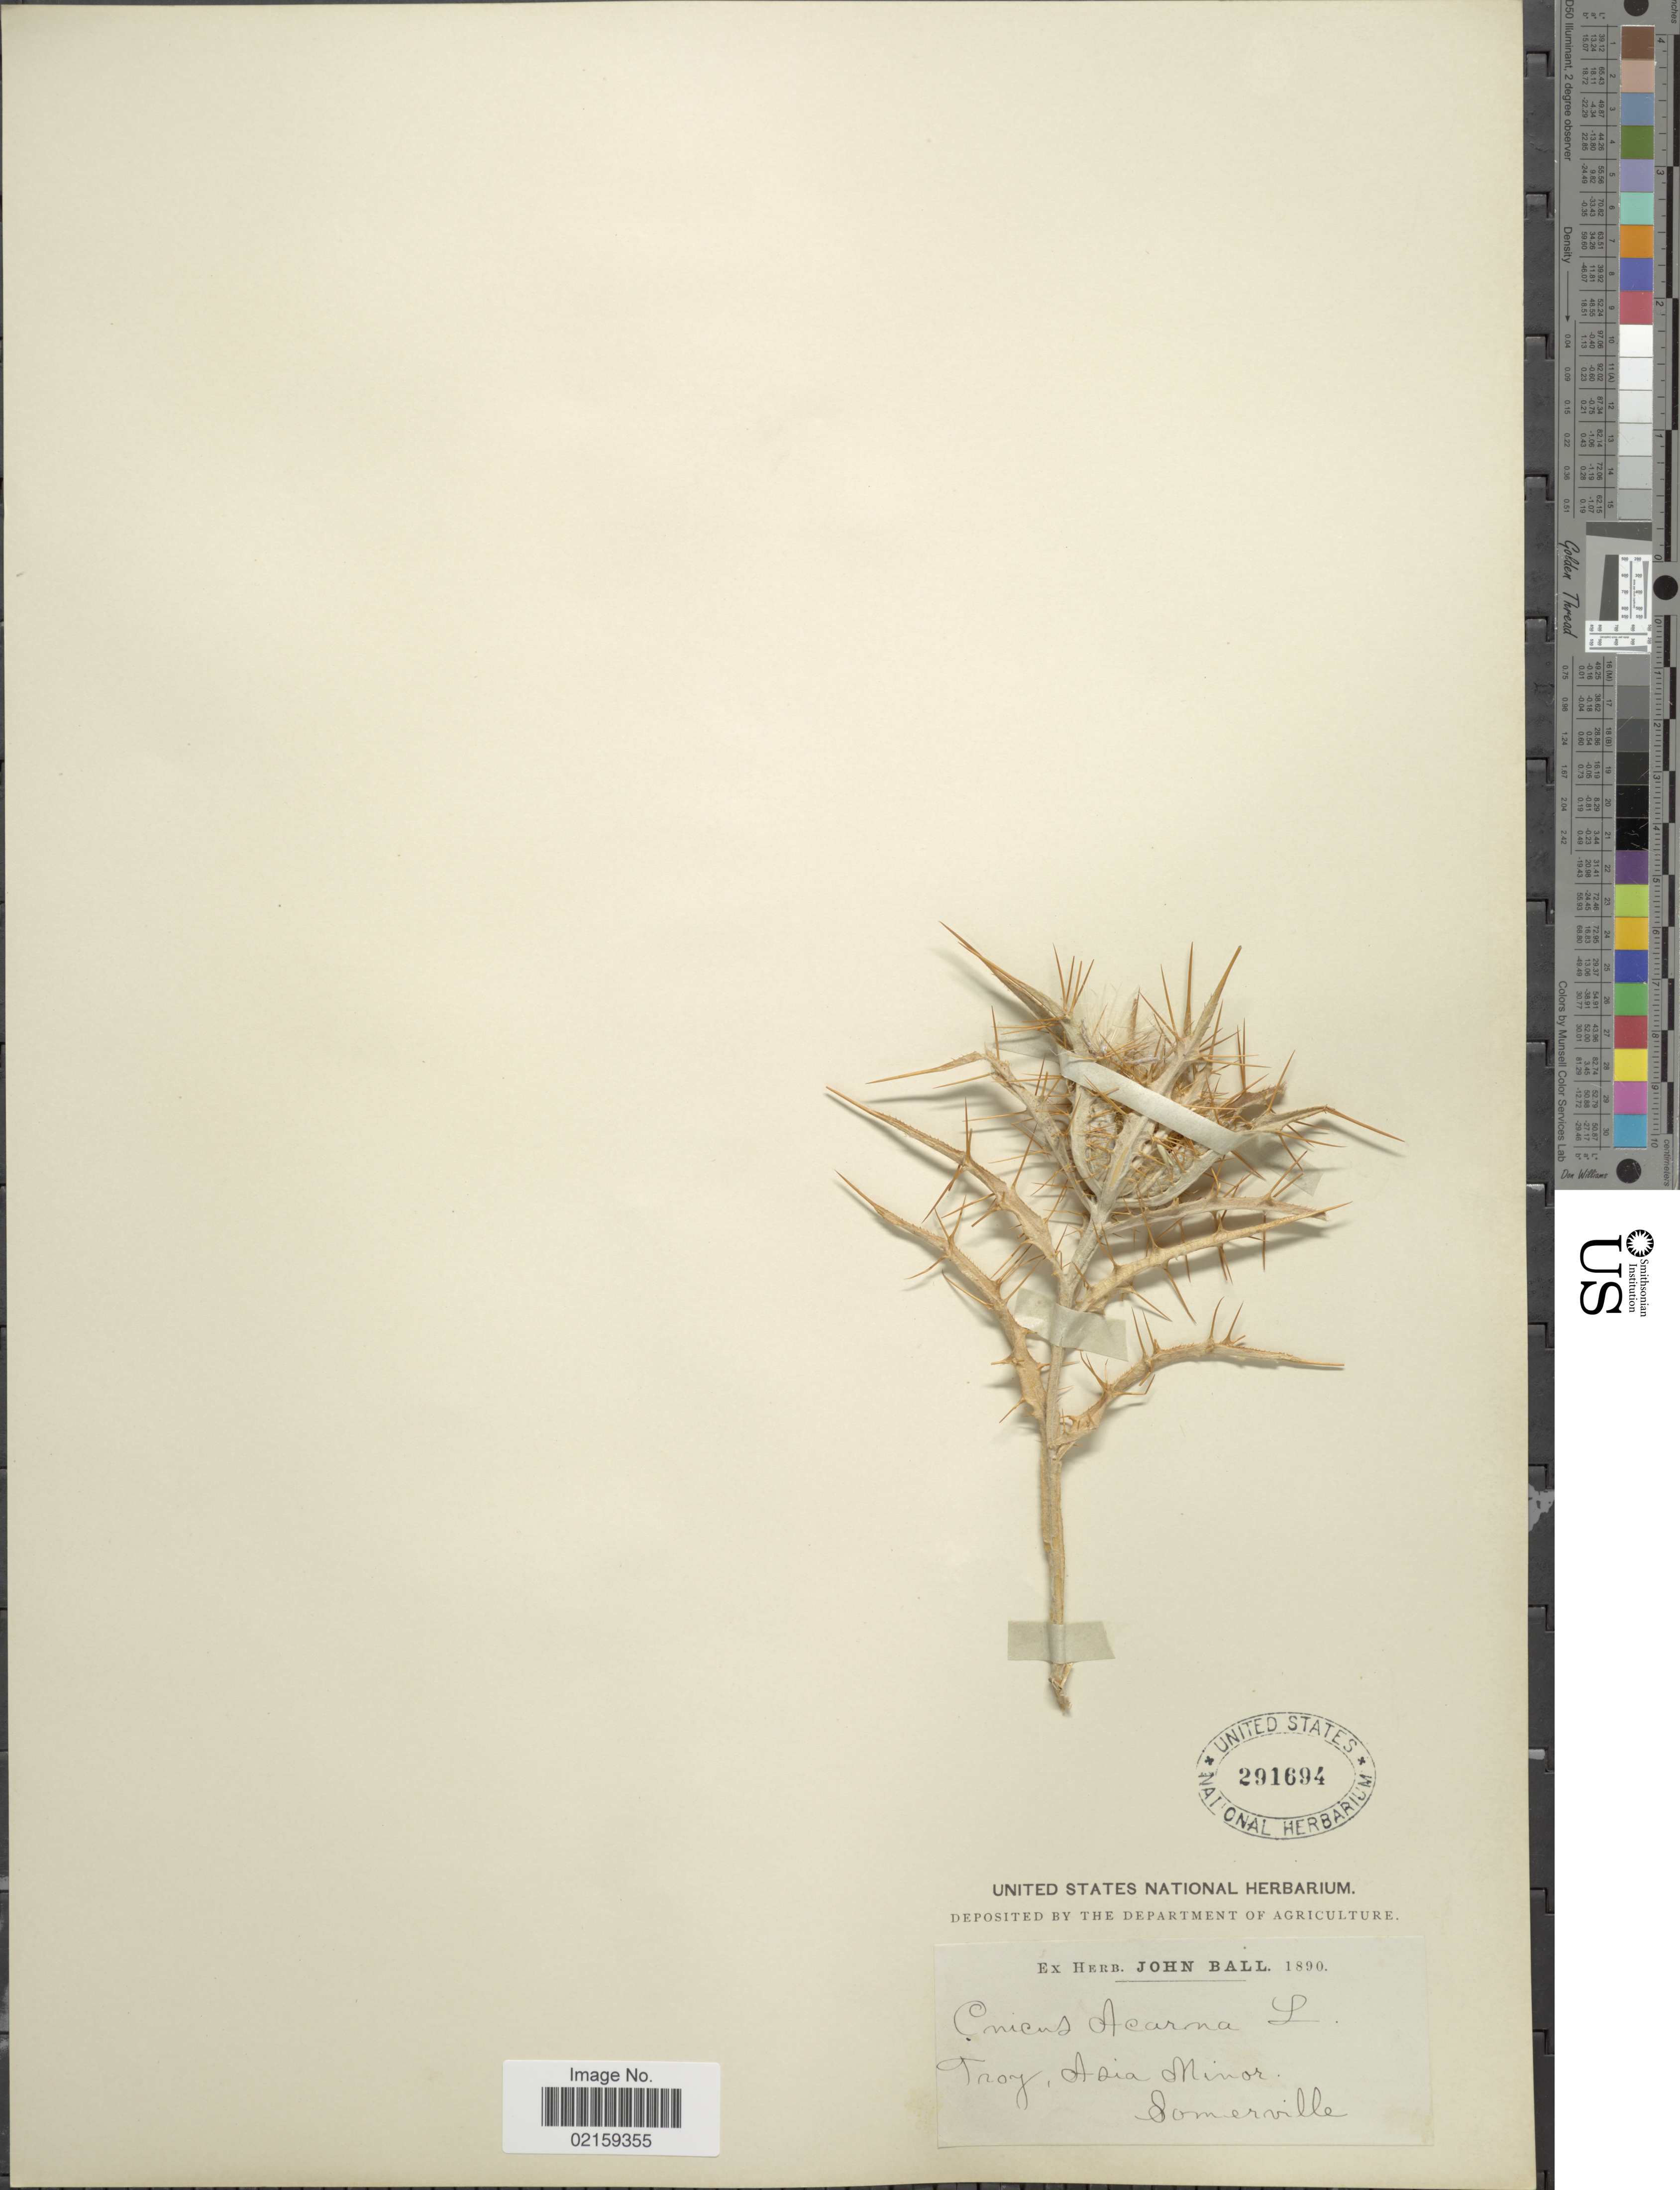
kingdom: Plantae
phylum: Tracheophyta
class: Magnoliopsida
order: Asterales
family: Asteraceae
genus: Picnomon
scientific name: Picnomon acarna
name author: (L.) Cass.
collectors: ex herb. John Ball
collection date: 1890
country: Turkey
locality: Troy, Asia Minor. Somerville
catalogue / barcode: US 291694